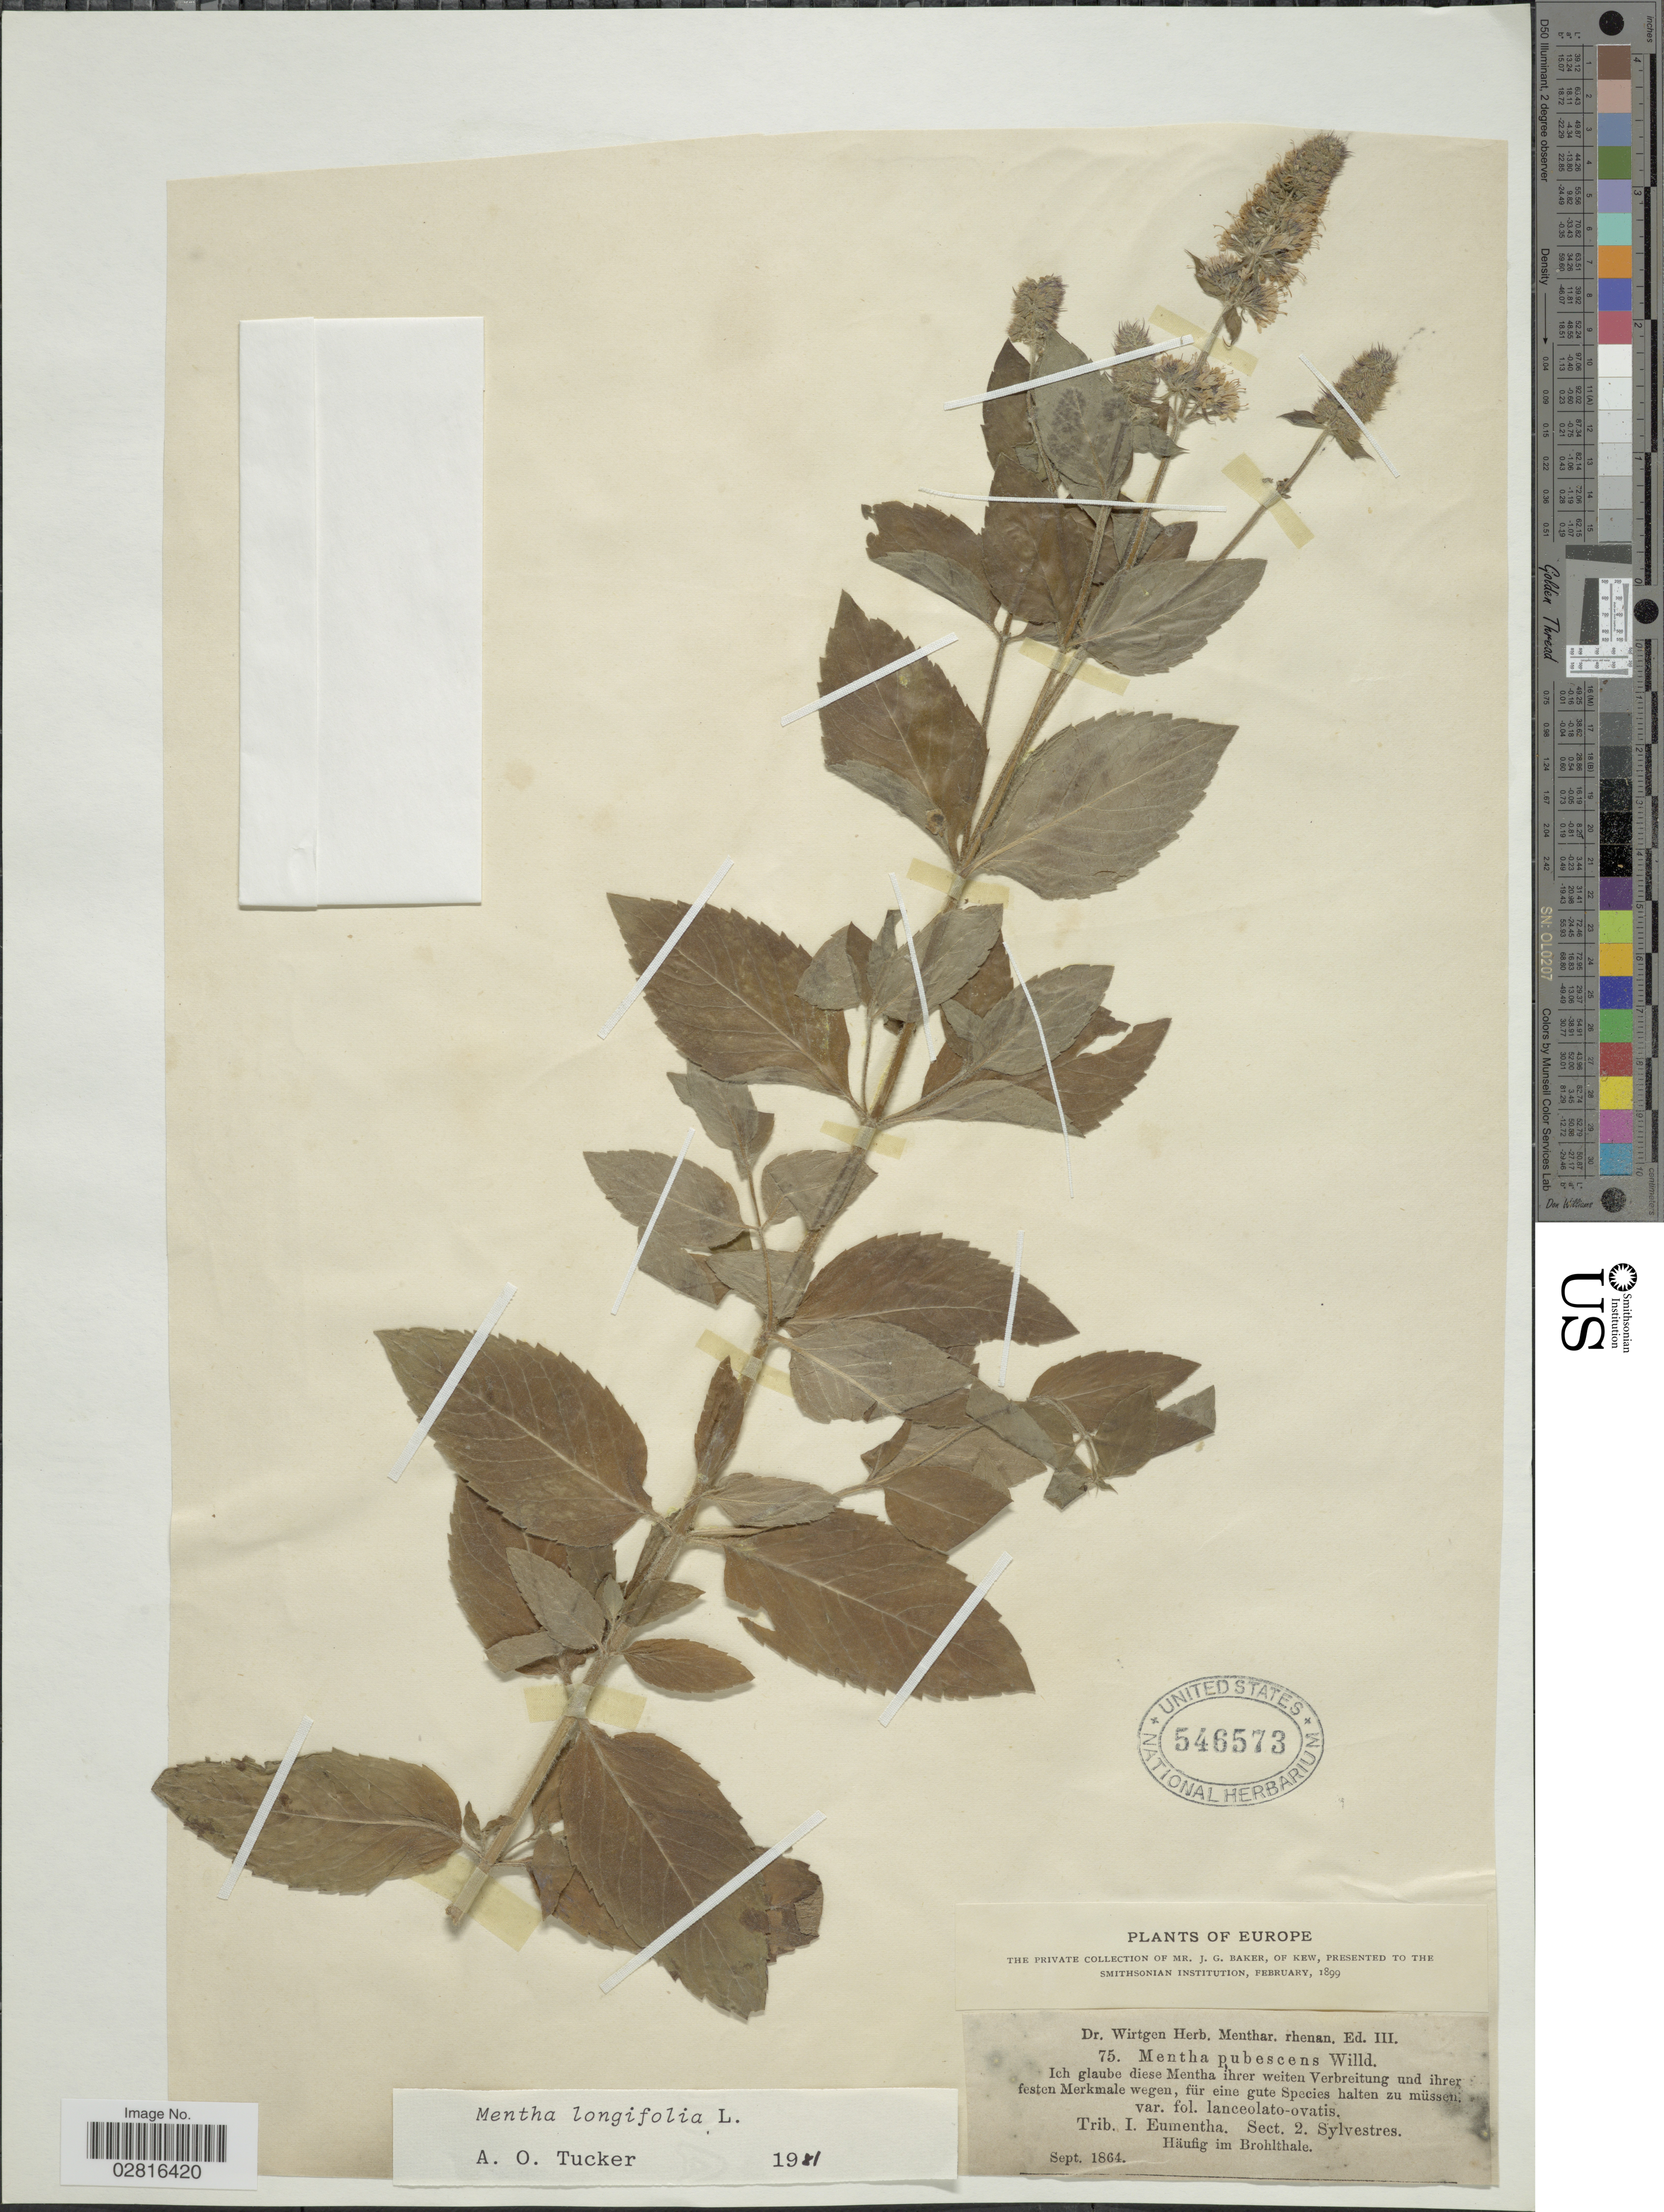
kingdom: Plantae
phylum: Tracheophyta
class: Magnoliopsida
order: Lamiales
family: Lamiaceae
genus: Mentha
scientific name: Mentha longifolia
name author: (L.) L.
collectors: J. G. Baker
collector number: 75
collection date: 1864-09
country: Germany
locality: Europe. Häufig im Brohlthale.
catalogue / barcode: US 546573